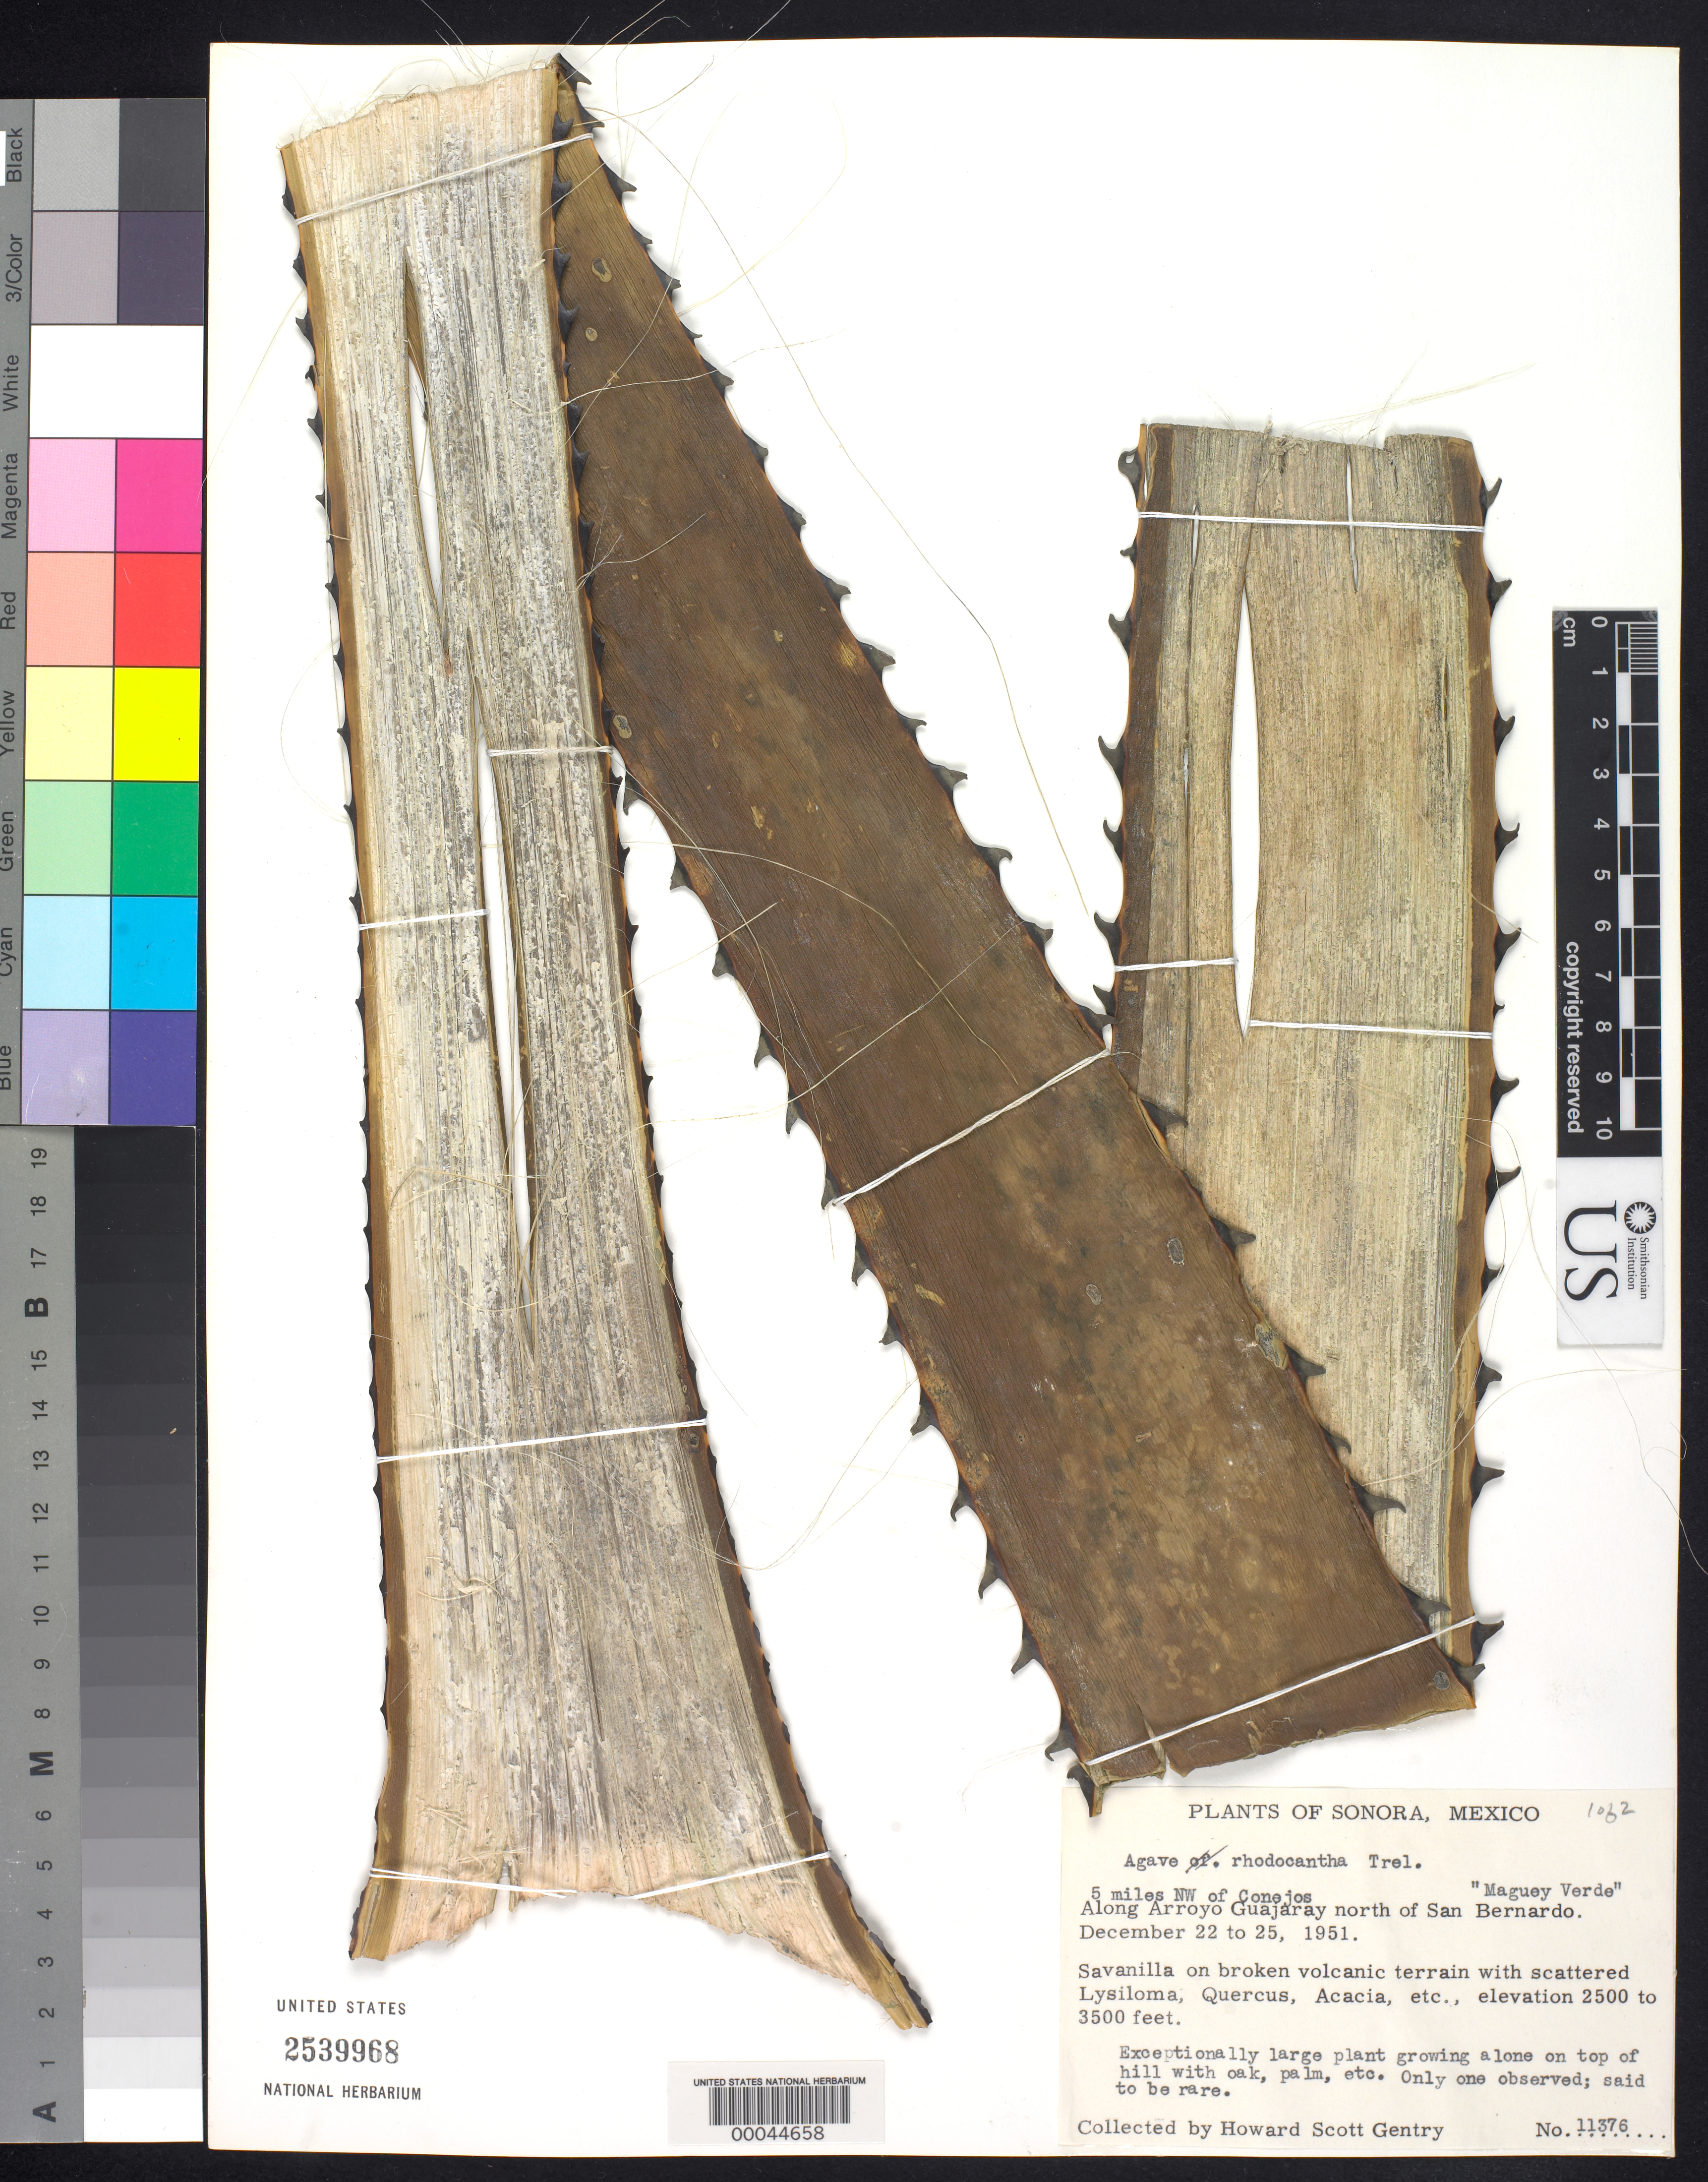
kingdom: Plantae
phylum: Tracheophyta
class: Liliopsida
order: Asparagales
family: Asparagaceae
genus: Agave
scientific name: Agave rhodacantha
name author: Trel.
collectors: H. S. Gentry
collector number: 11376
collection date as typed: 22 Dec 1951 to 25 Dec 1951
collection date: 1951-12-22/1951-12-25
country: Mexico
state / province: Sonora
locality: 5 mi NW of Conejos along Arroyo Guajaray N of San Bernardo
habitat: Savanilla on broken volcanic terrain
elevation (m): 762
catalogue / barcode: US 2539968